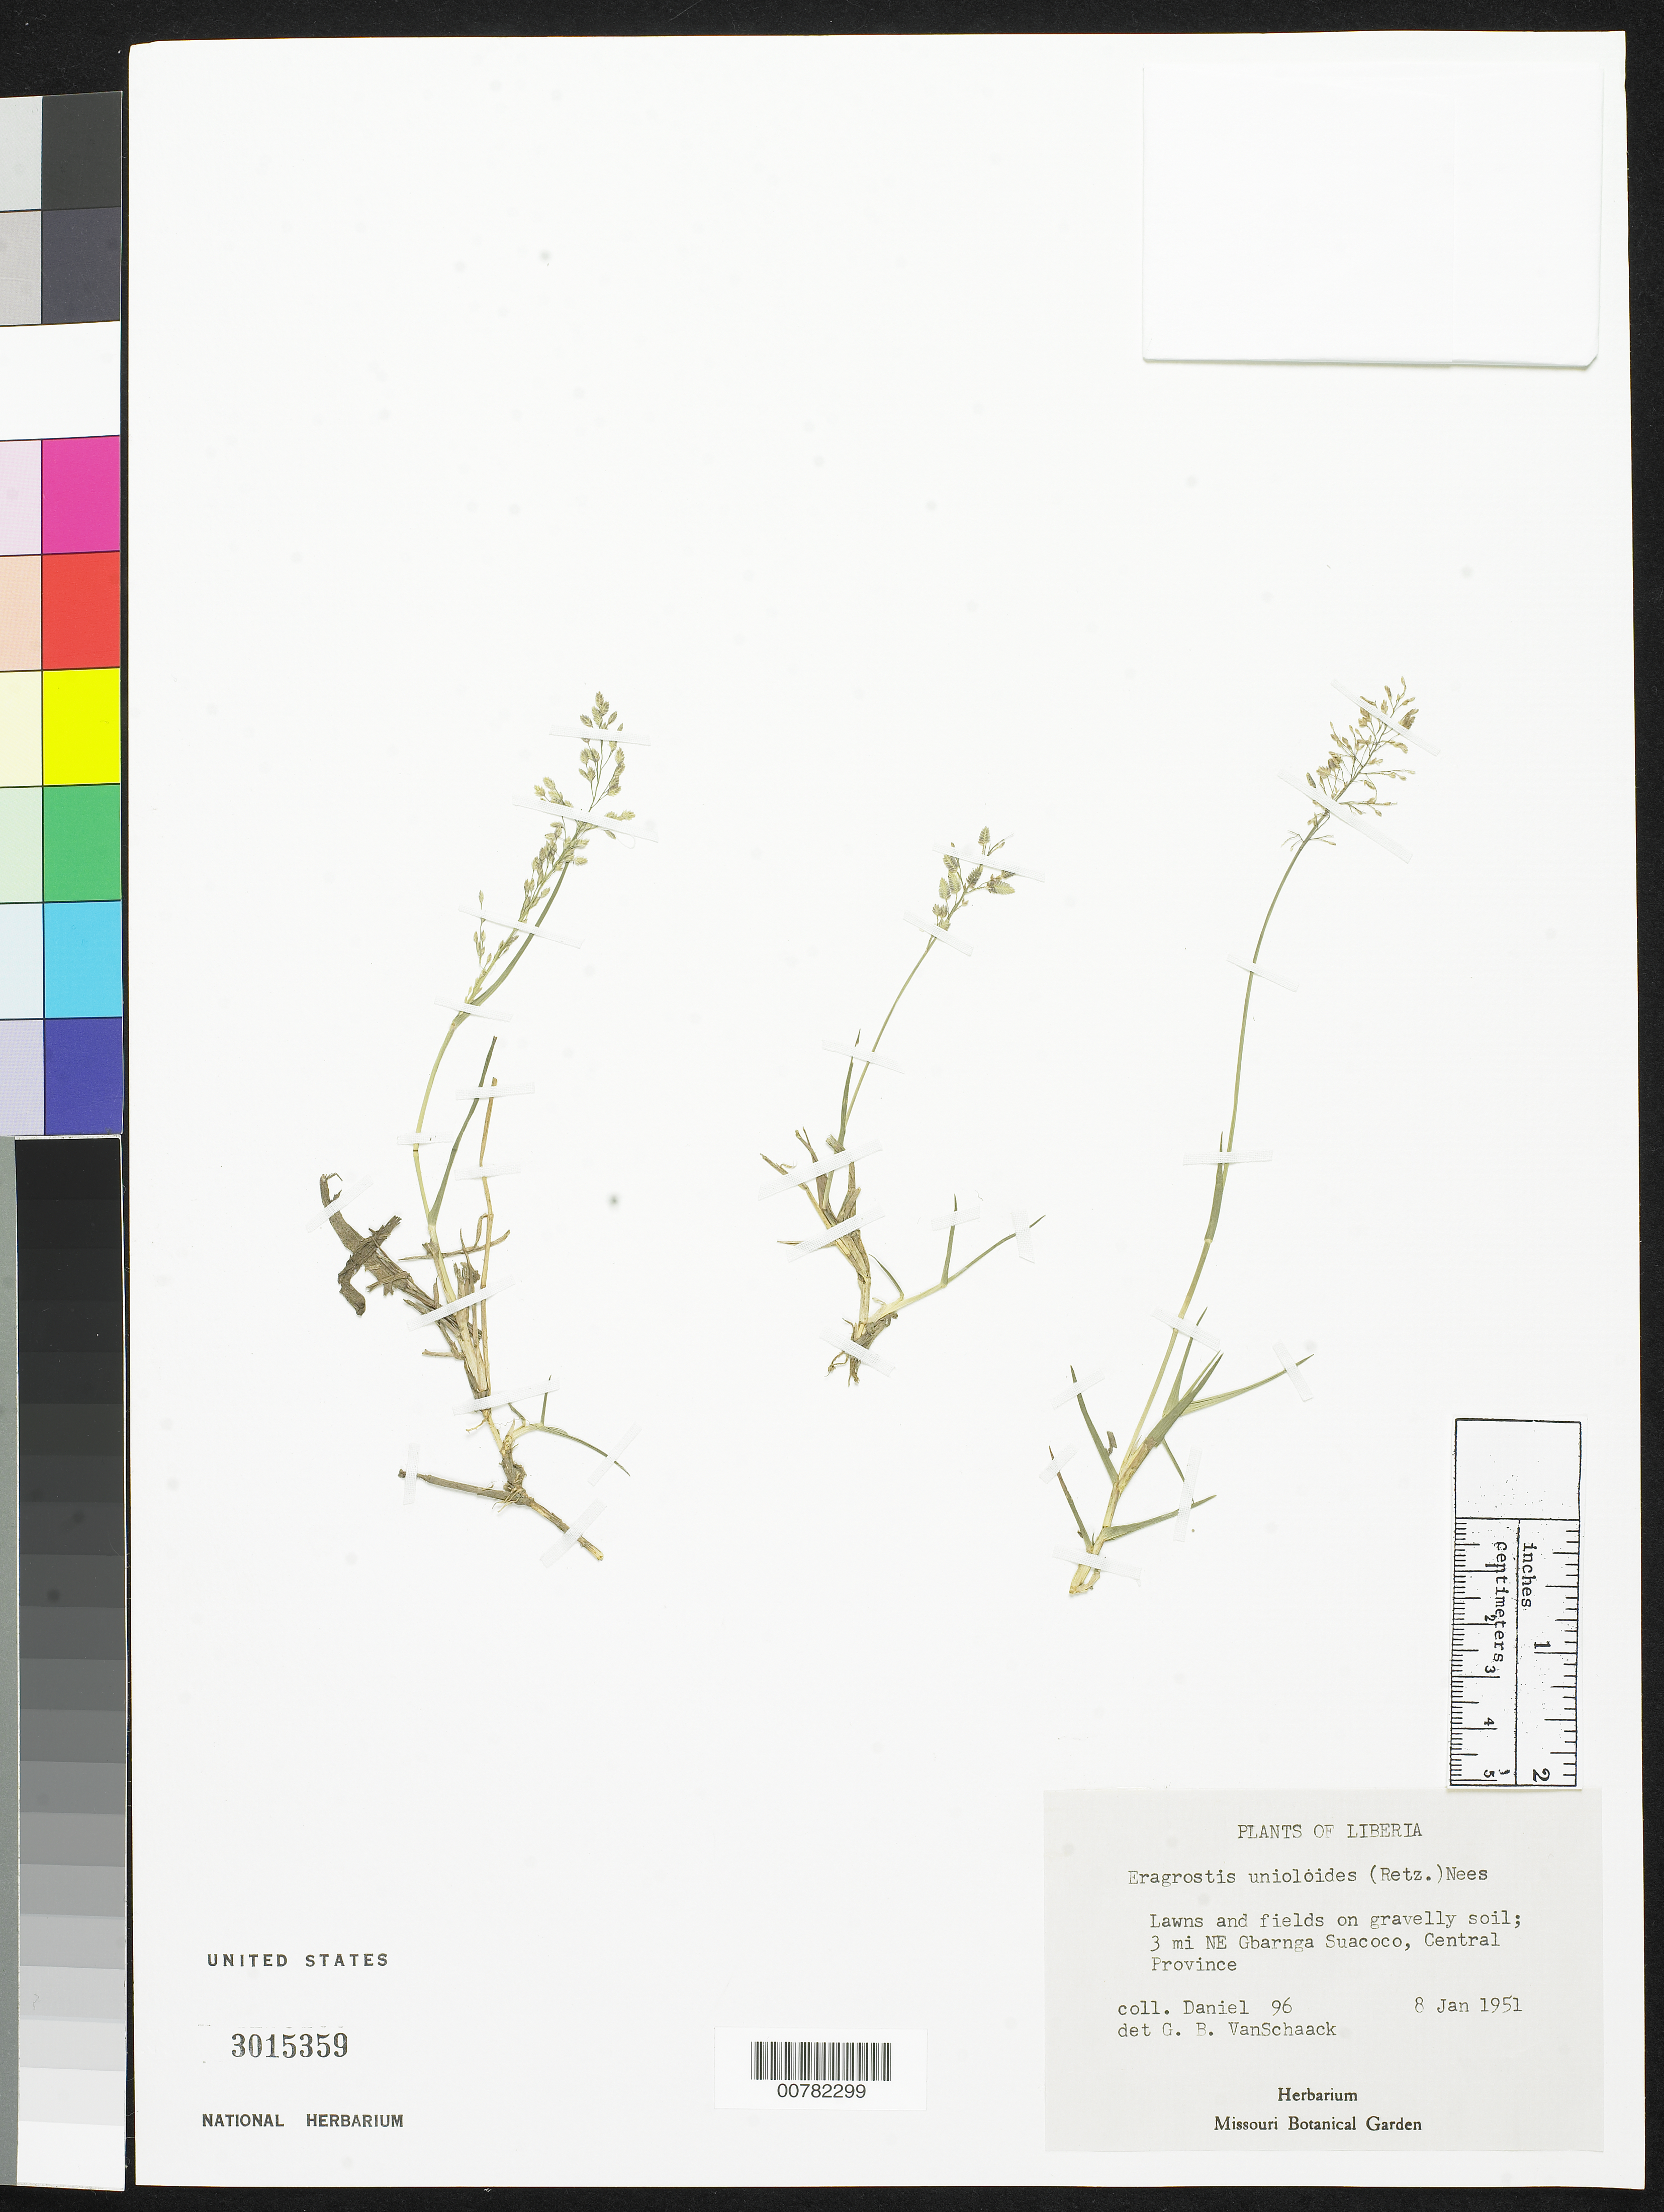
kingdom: Plantae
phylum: Tracheophyta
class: Liliopsida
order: Poales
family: Poaceae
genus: Eragrostis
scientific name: Eragrostis unioloides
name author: (Retz.) Nees ex Steud.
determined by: Van Schaack, George B.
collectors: -. Daniel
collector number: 96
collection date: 1951-01-08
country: Liberia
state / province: Bong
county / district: Suakoko [Suacoco]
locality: Lawns and fields on gravelly soil; 3 mi NE Gbarnga Suacoco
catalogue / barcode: US 3015359